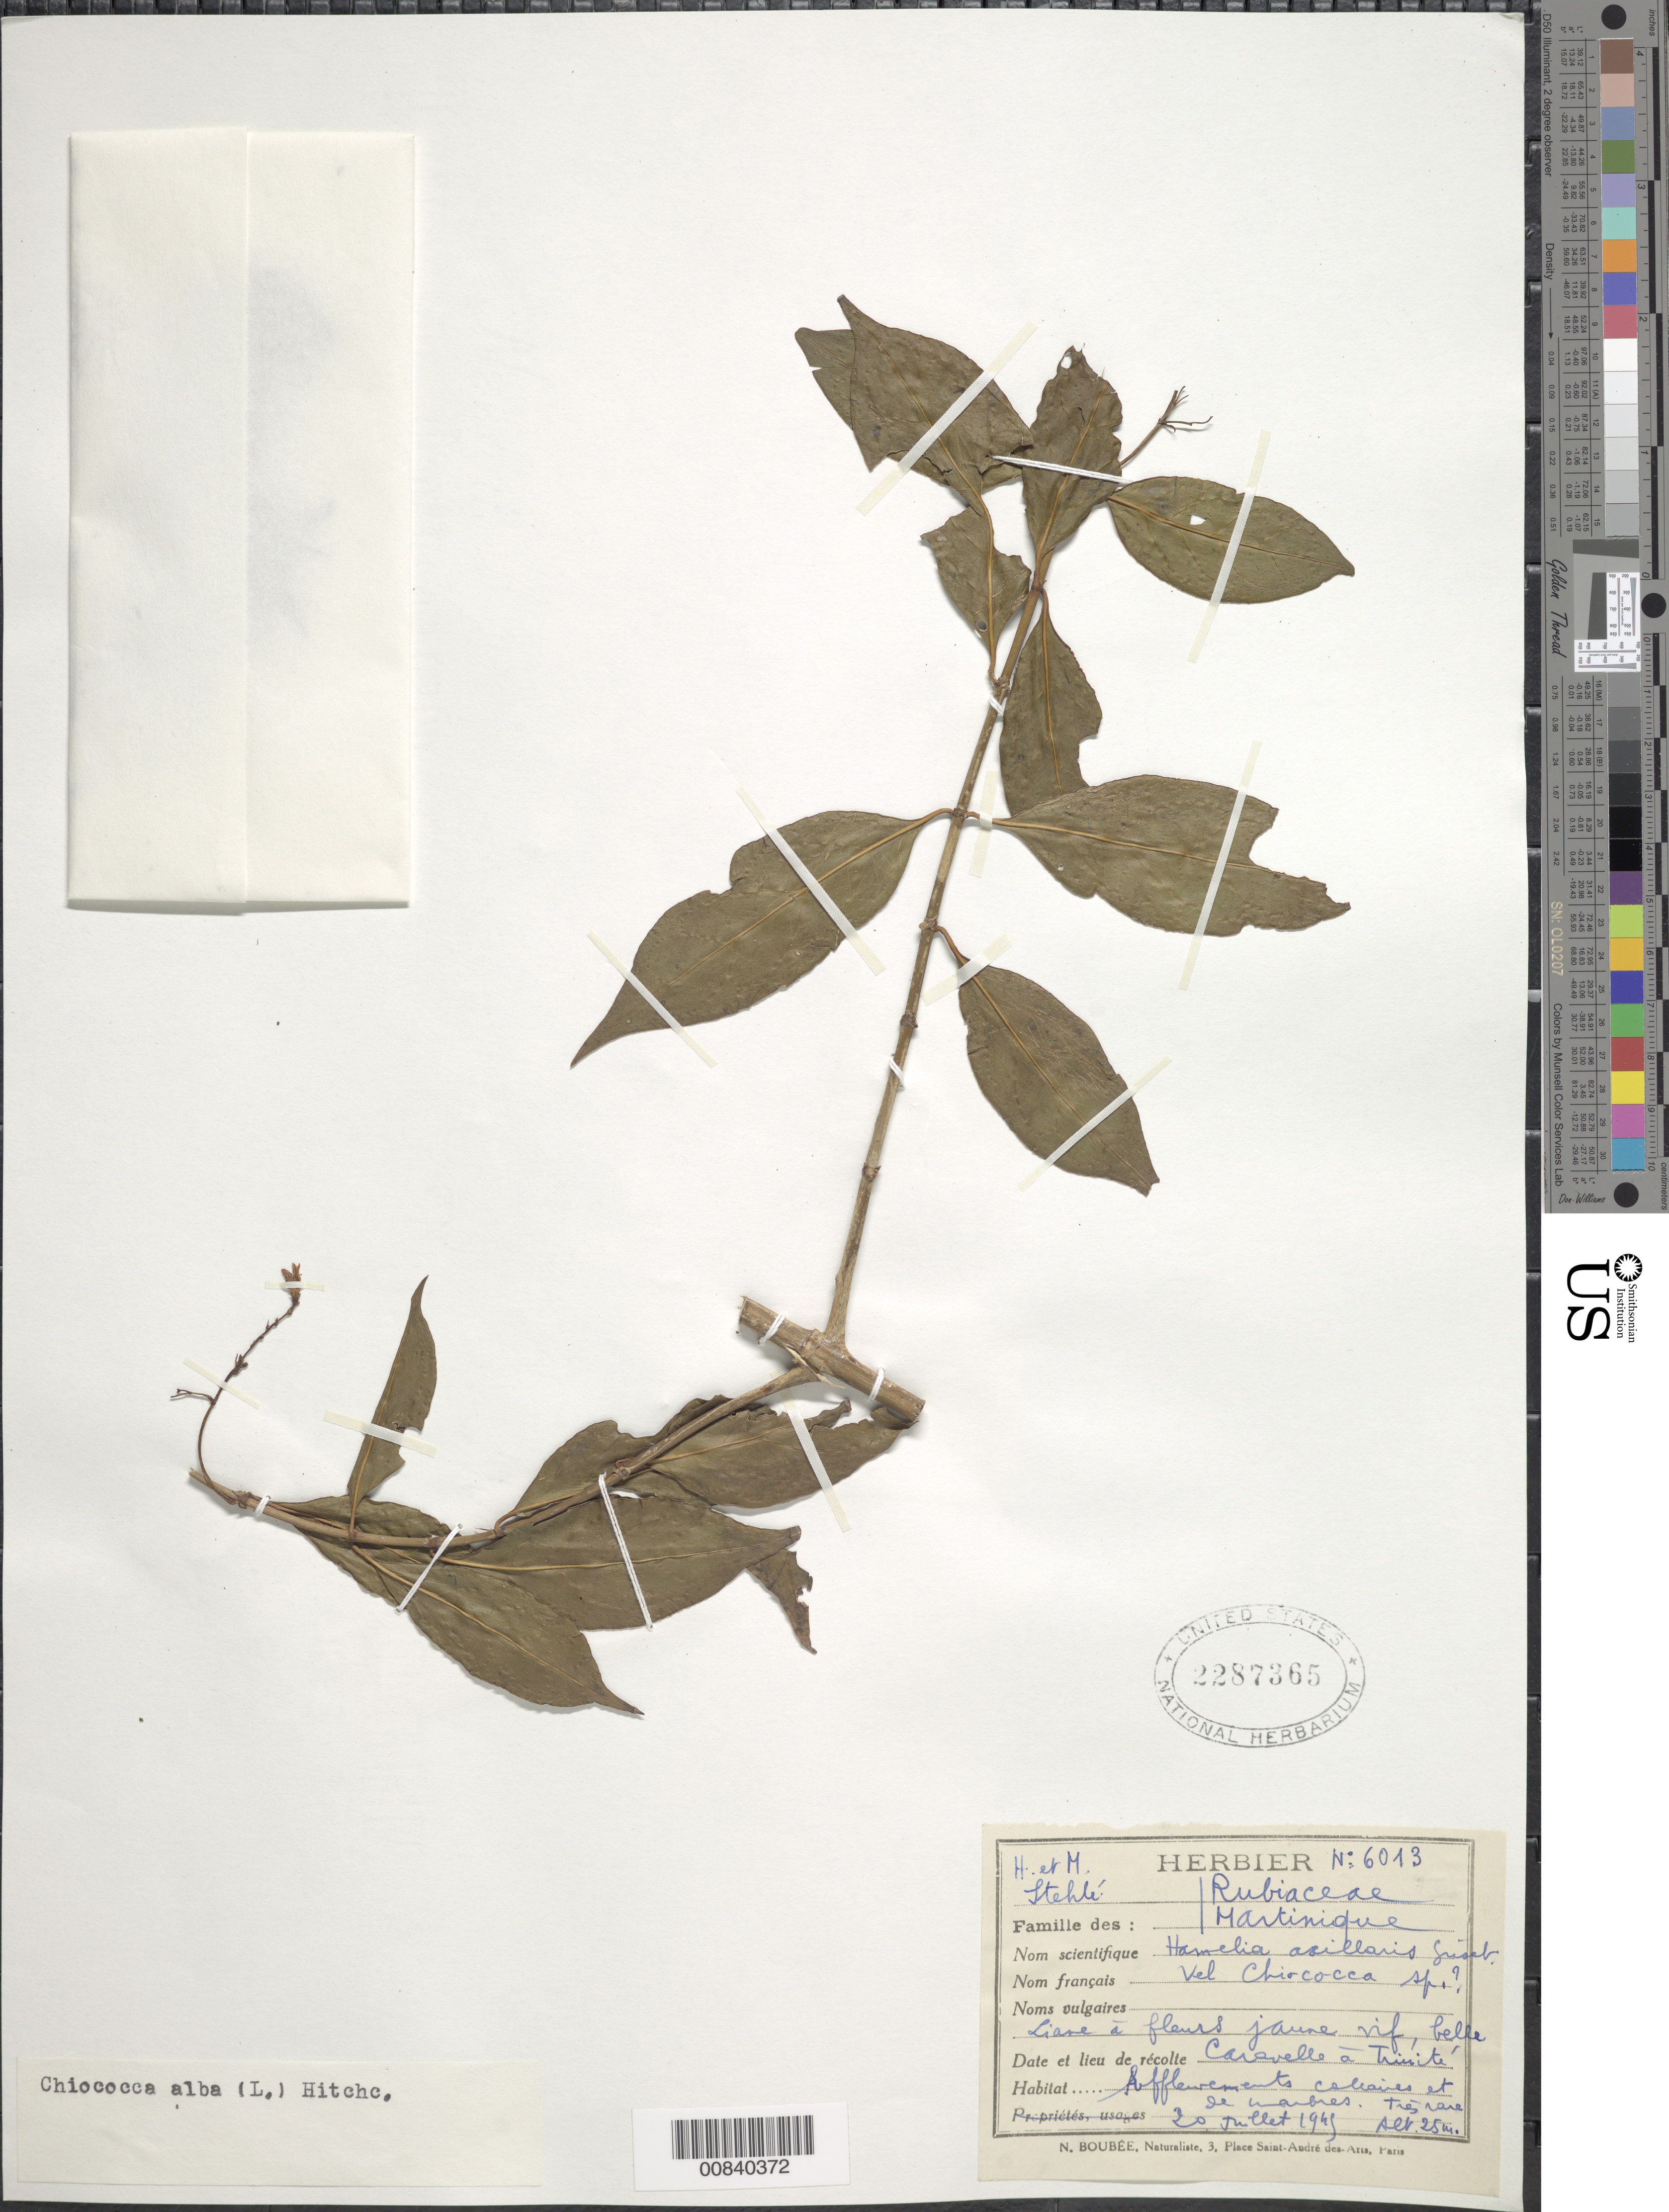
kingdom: Plantae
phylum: Tracheophyta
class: Magnoliopsida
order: Gentianales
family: Rubiaceae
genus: Chiococca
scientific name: Chiococca alba subsp. alba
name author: (L.) Hitchc.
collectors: H. Stehlé & H. Stehlé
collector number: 6013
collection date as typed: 20 Jul 1949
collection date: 1949-07-20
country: Martinique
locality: Caravell à Trinité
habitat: Sufflewements (sp?) calcaires et de marbes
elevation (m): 25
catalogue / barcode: US 2287365